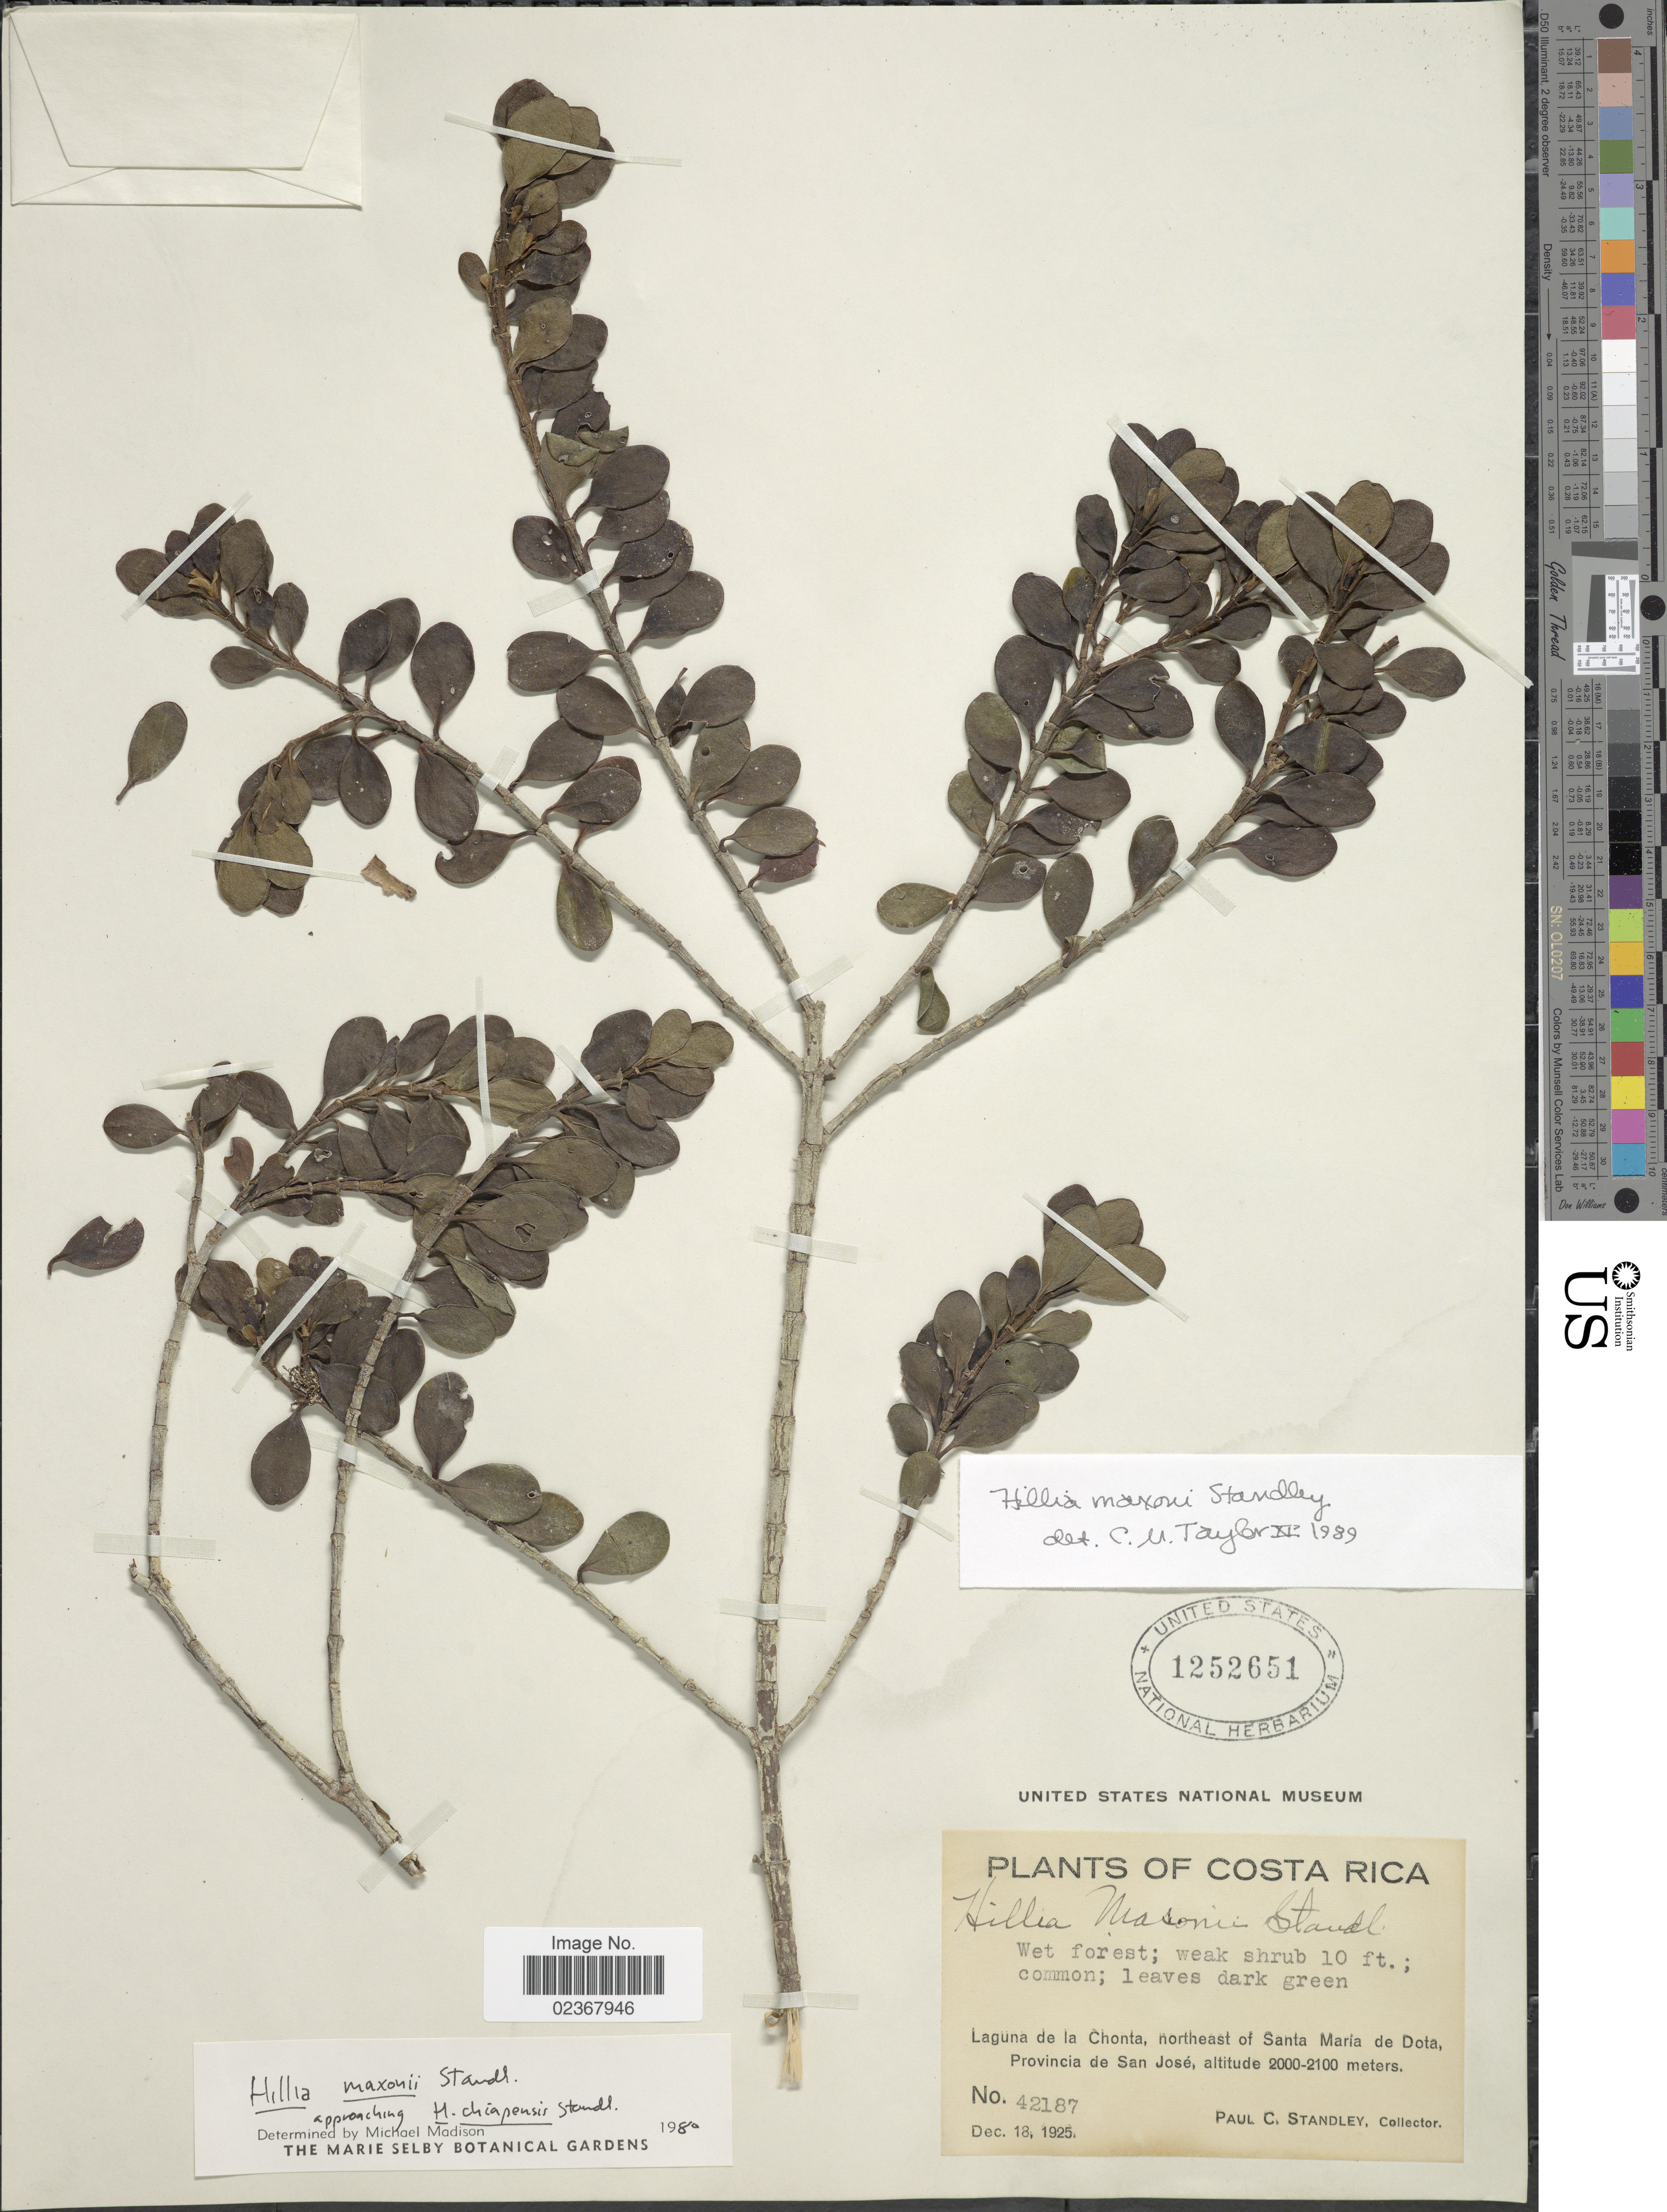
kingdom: Plantae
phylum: Tracheophyta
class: Magnoliopsida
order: Gentianales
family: Rubiaceae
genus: Hillia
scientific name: Hillia maxonii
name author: Standl.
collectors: P. C. Standley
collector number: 42187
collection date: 1925-12-18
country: Costa Rica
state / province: San José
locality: Laguna de la Chonta, northeast of Santa Maria de Dota, Provincia de San Jose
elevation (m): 2000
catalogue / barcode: US 1252651